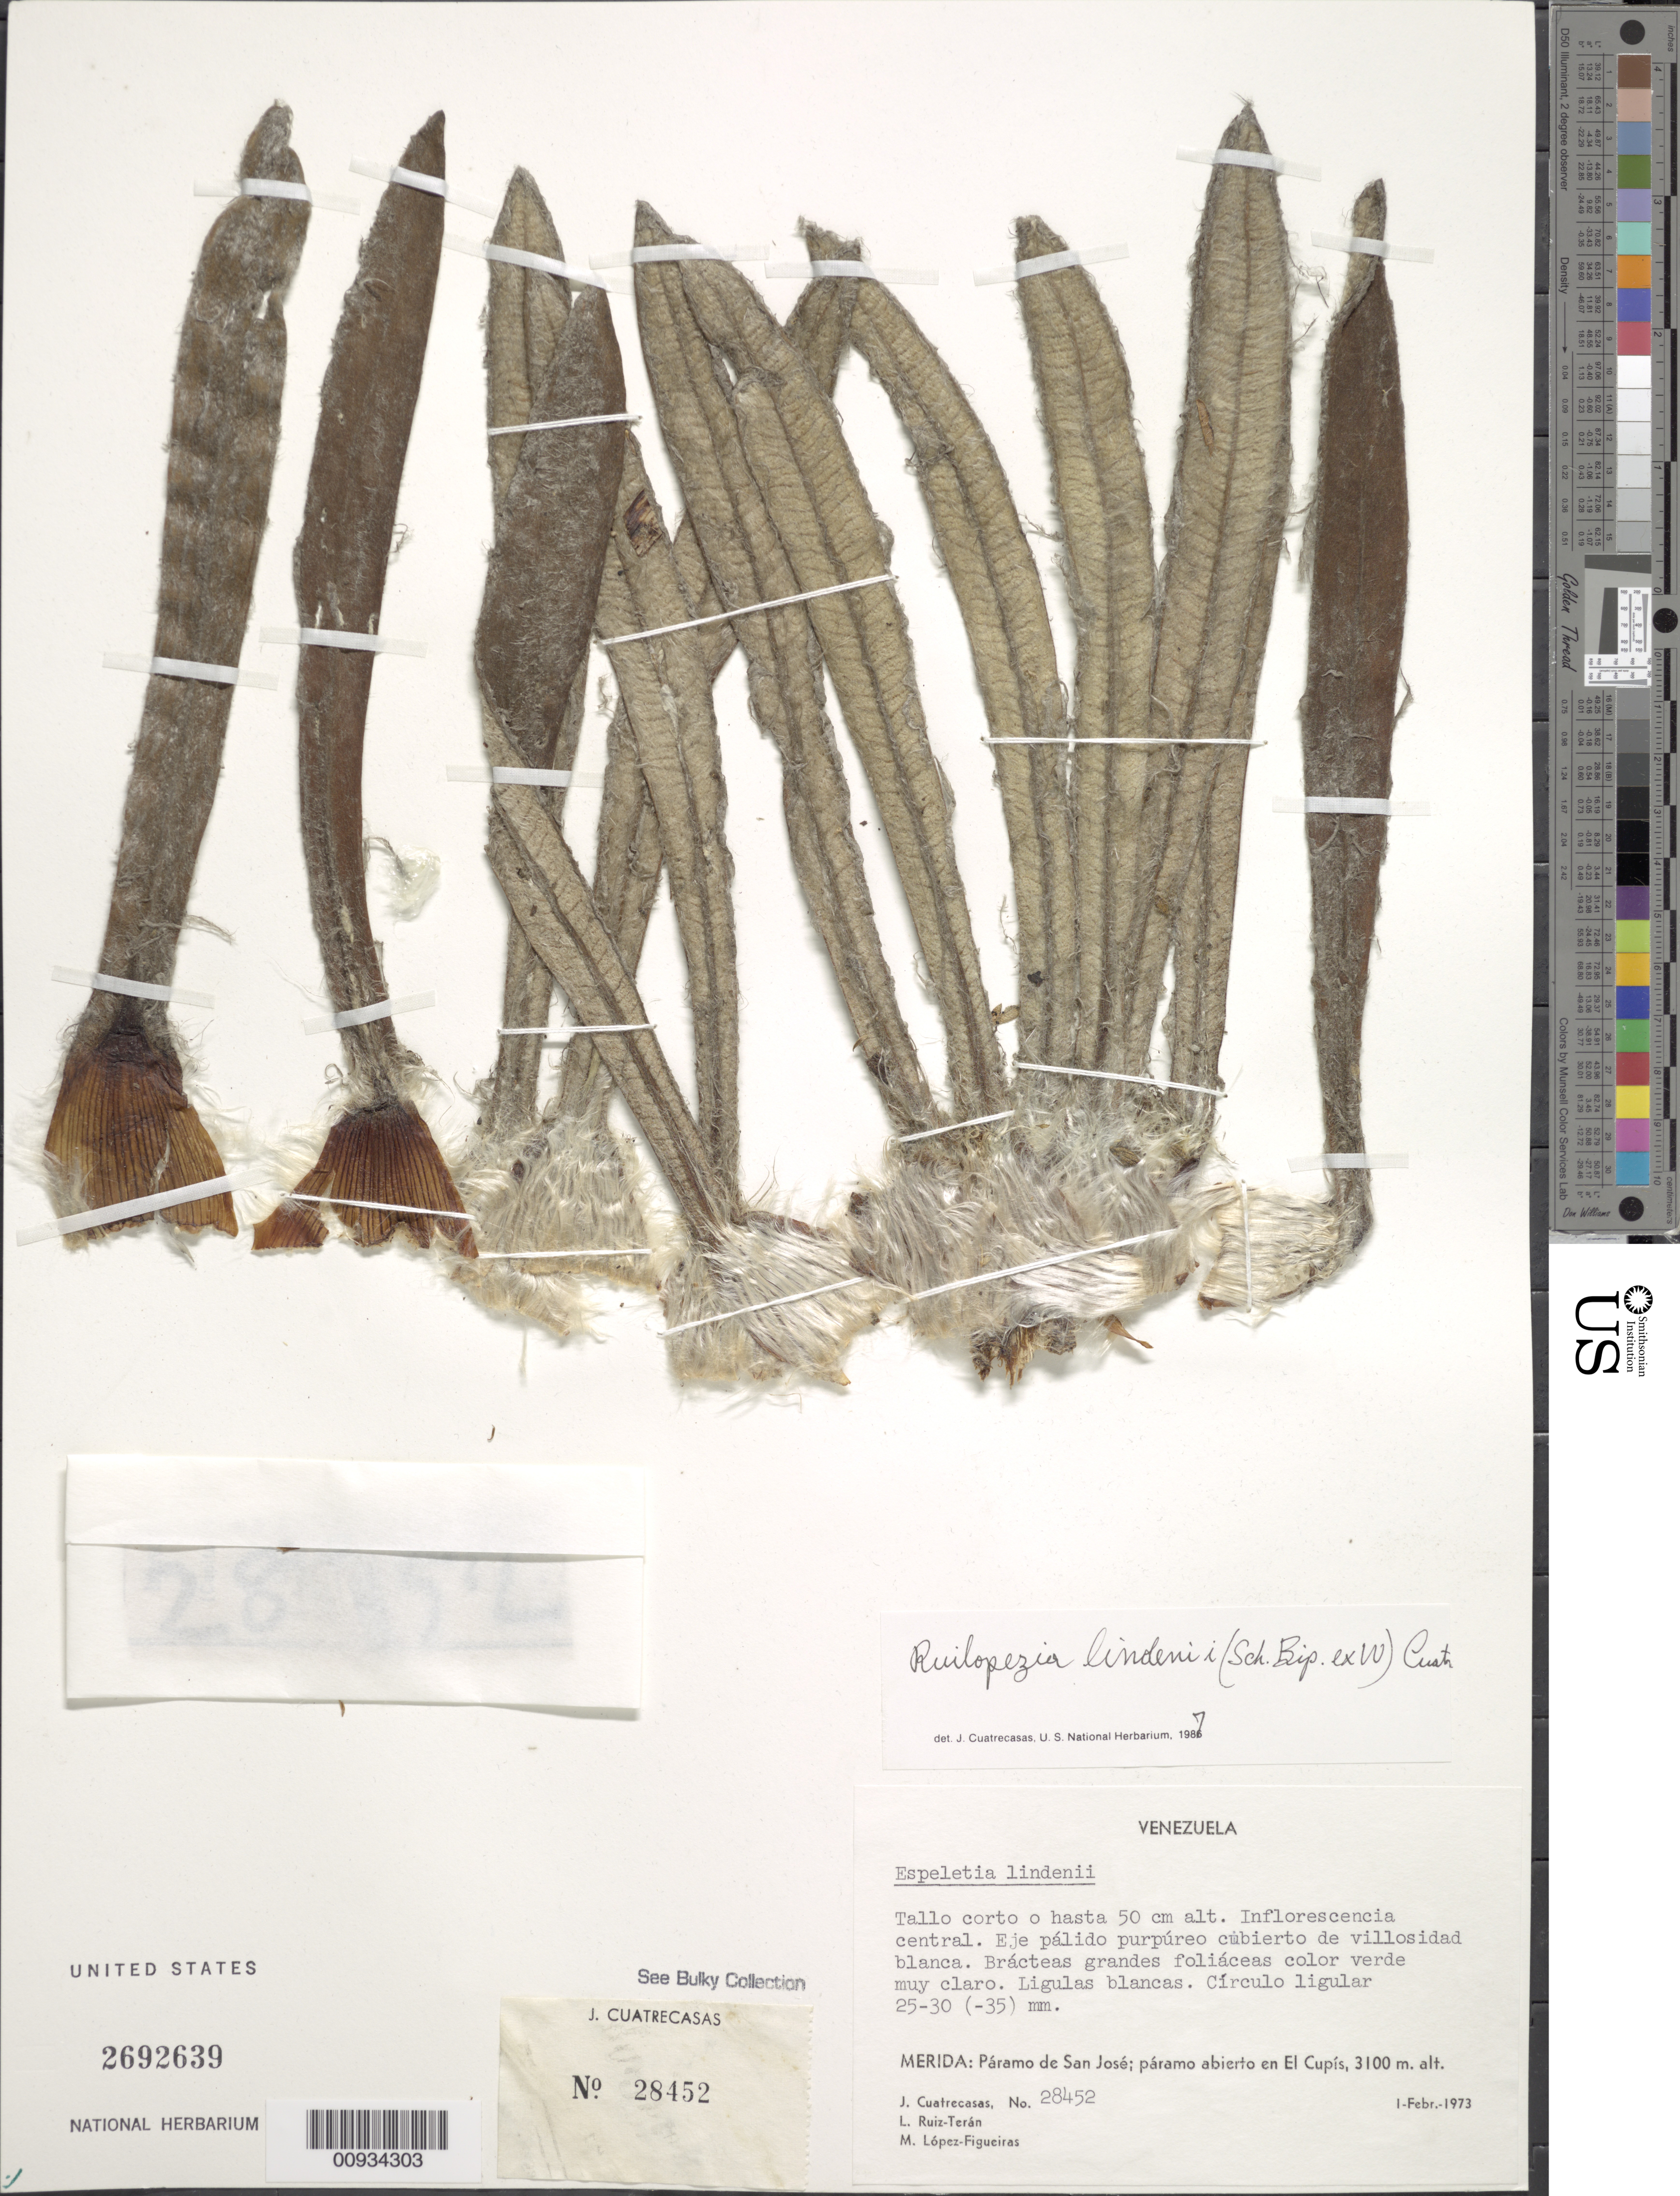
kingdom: Plantae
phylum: Tracheophyta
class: Magnoliopsida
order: Asterales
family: Asteraceae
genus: Ruilopezia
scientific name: Ruilopezia lindenii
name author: (Sch. Bip. ex Wedd.) Cuatrec.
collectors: J. Cuatrecasas, L. E. Ruíz-Terán & M. López Figueiras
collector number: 28452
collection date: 1973-02-01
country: Venezuela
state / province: Mérida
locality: Páramo de San José. Páramo de San José; páramo abierto en El Cupís.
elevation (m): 3100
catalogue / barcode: US 2692639